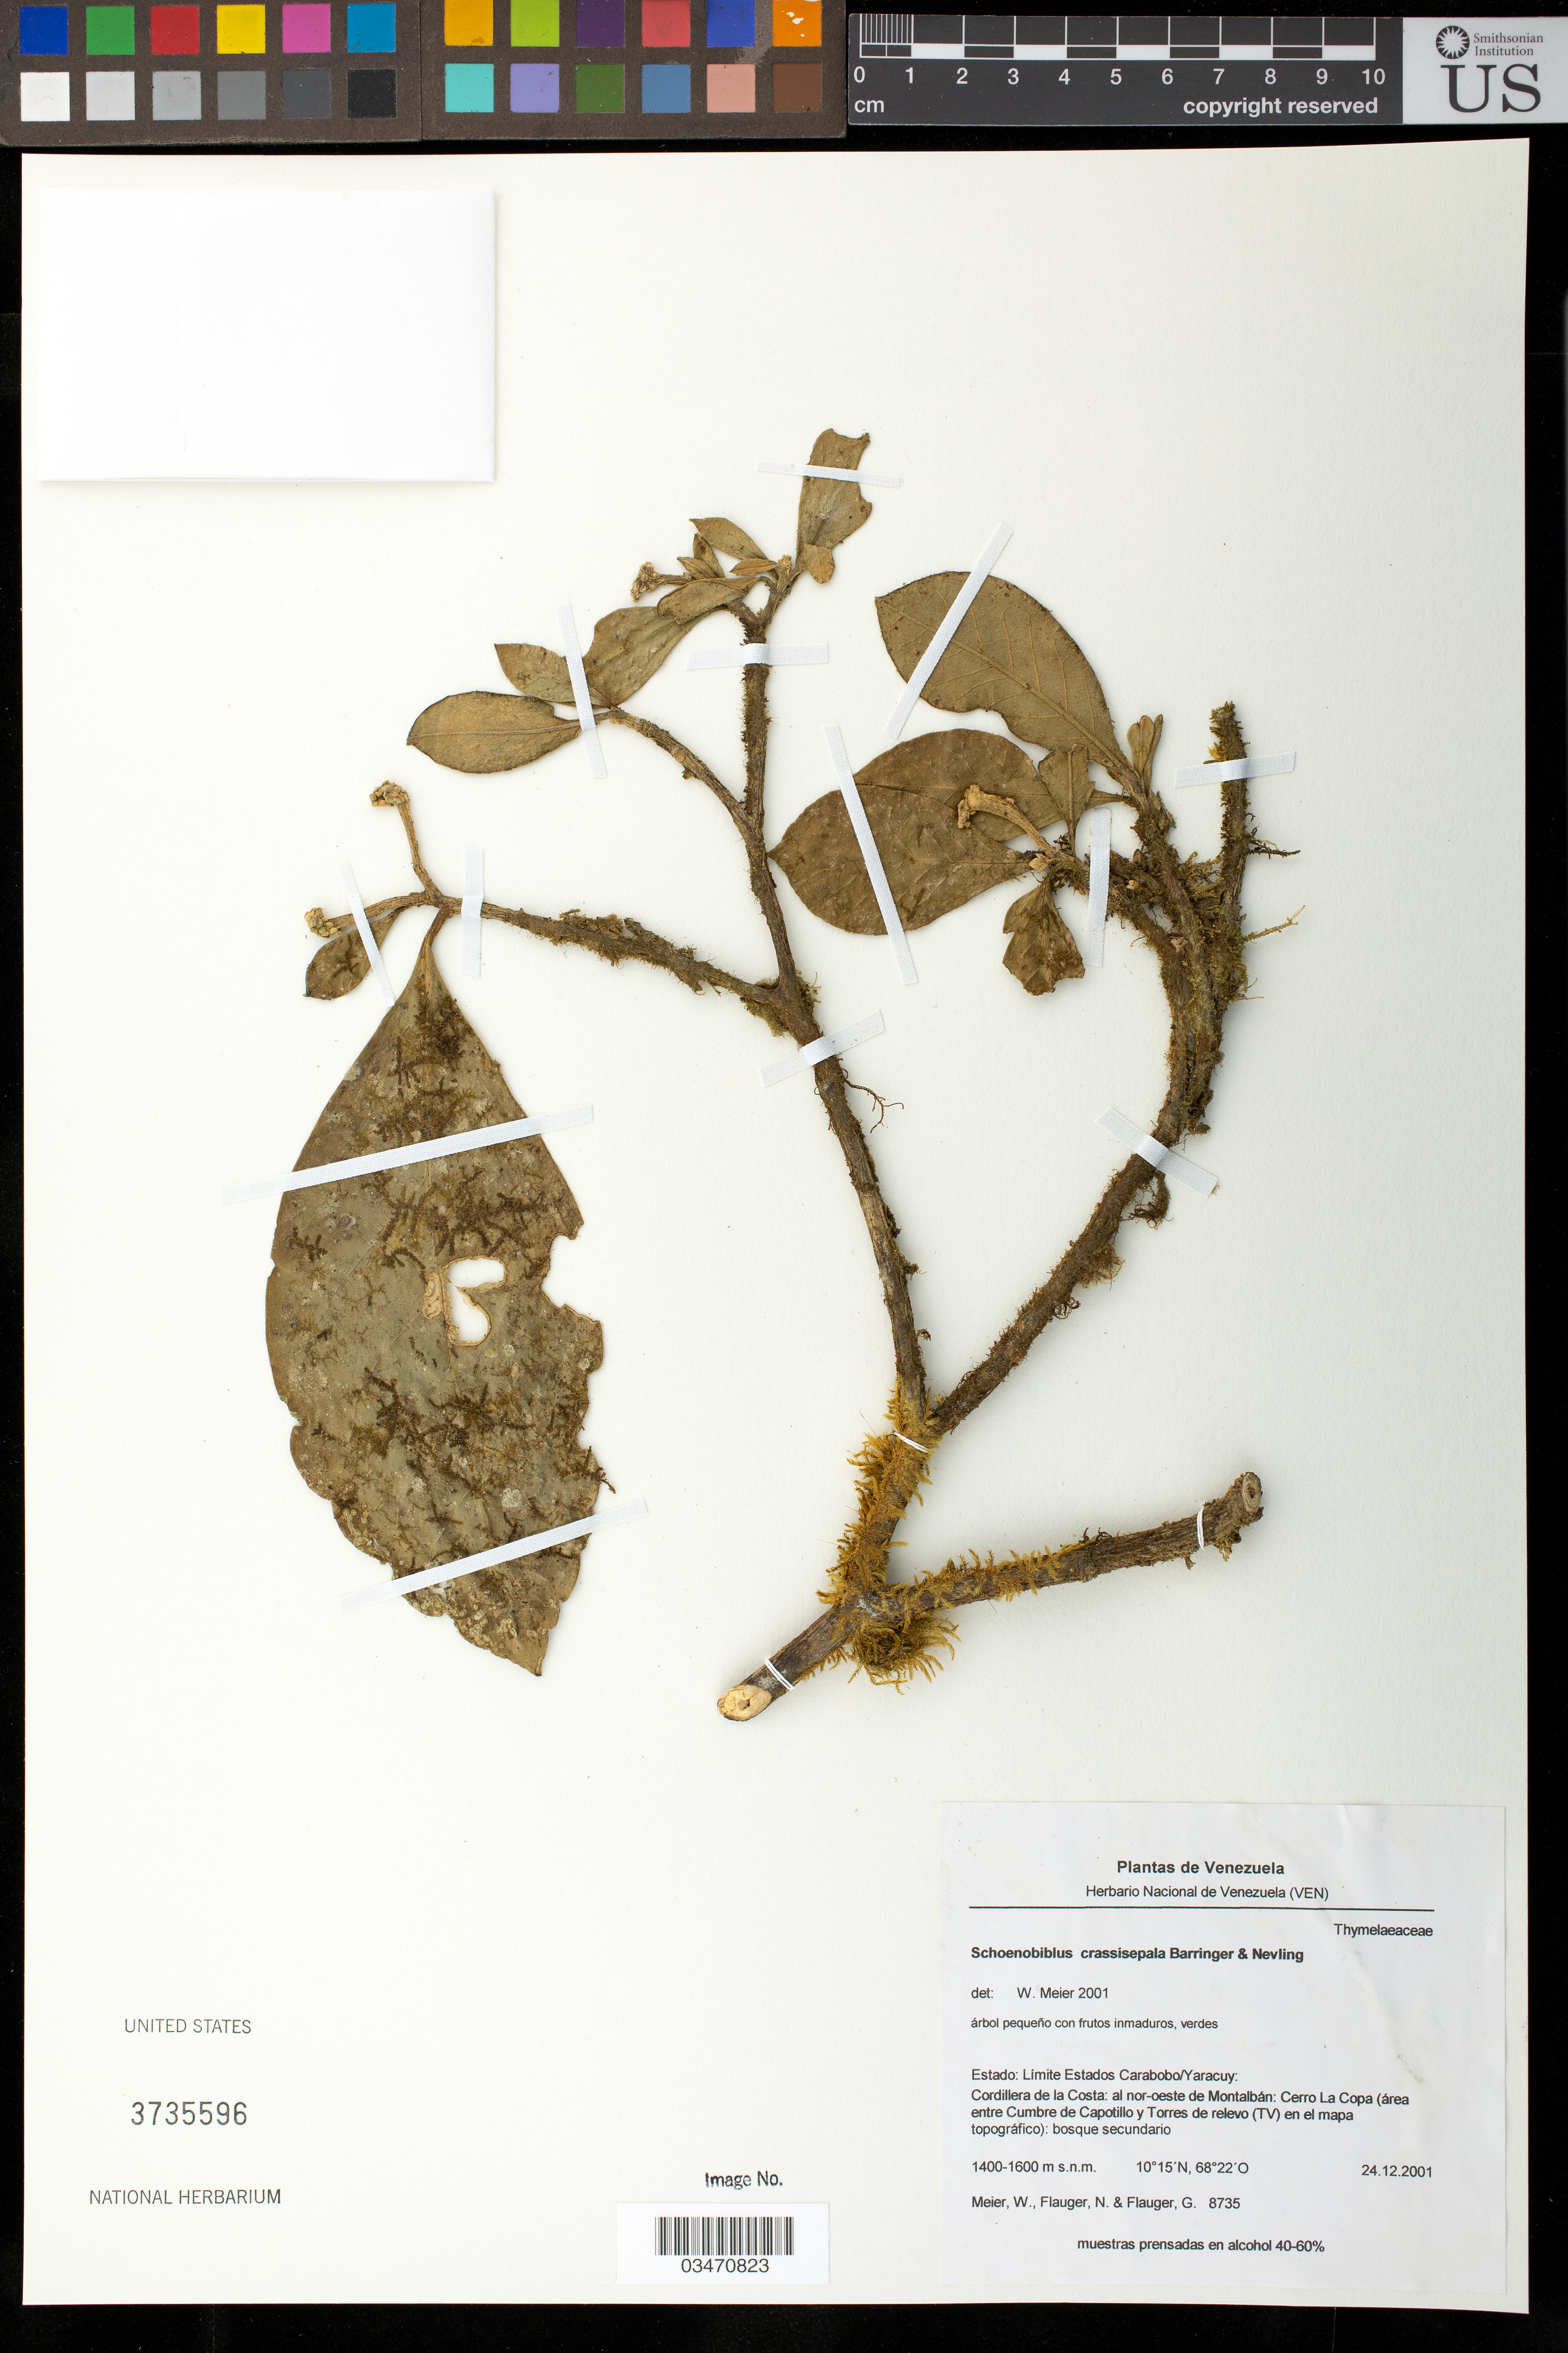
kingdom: Plantae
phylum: Tracheophyta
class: Magnoliopsida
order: Malvales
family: Thymelaeaceae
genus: Schoenobiblus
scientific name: Schoenobiblus crassisepala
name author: Barringer & Nevling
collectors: W. Meier, N. Flauger & G. Flauger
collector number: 8735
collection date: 2001-12-24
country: Venezuela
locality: Estado: Límite Estados Carabobo/Yaracuy, Cordillera de la Costa, al nor-oeste de Montalbán, Cerro La Copa (área entre Cumbre de Capotillo y Torres de relevo (TV) en el mapa topográfico).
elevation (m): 1400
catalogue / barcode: US 3735596